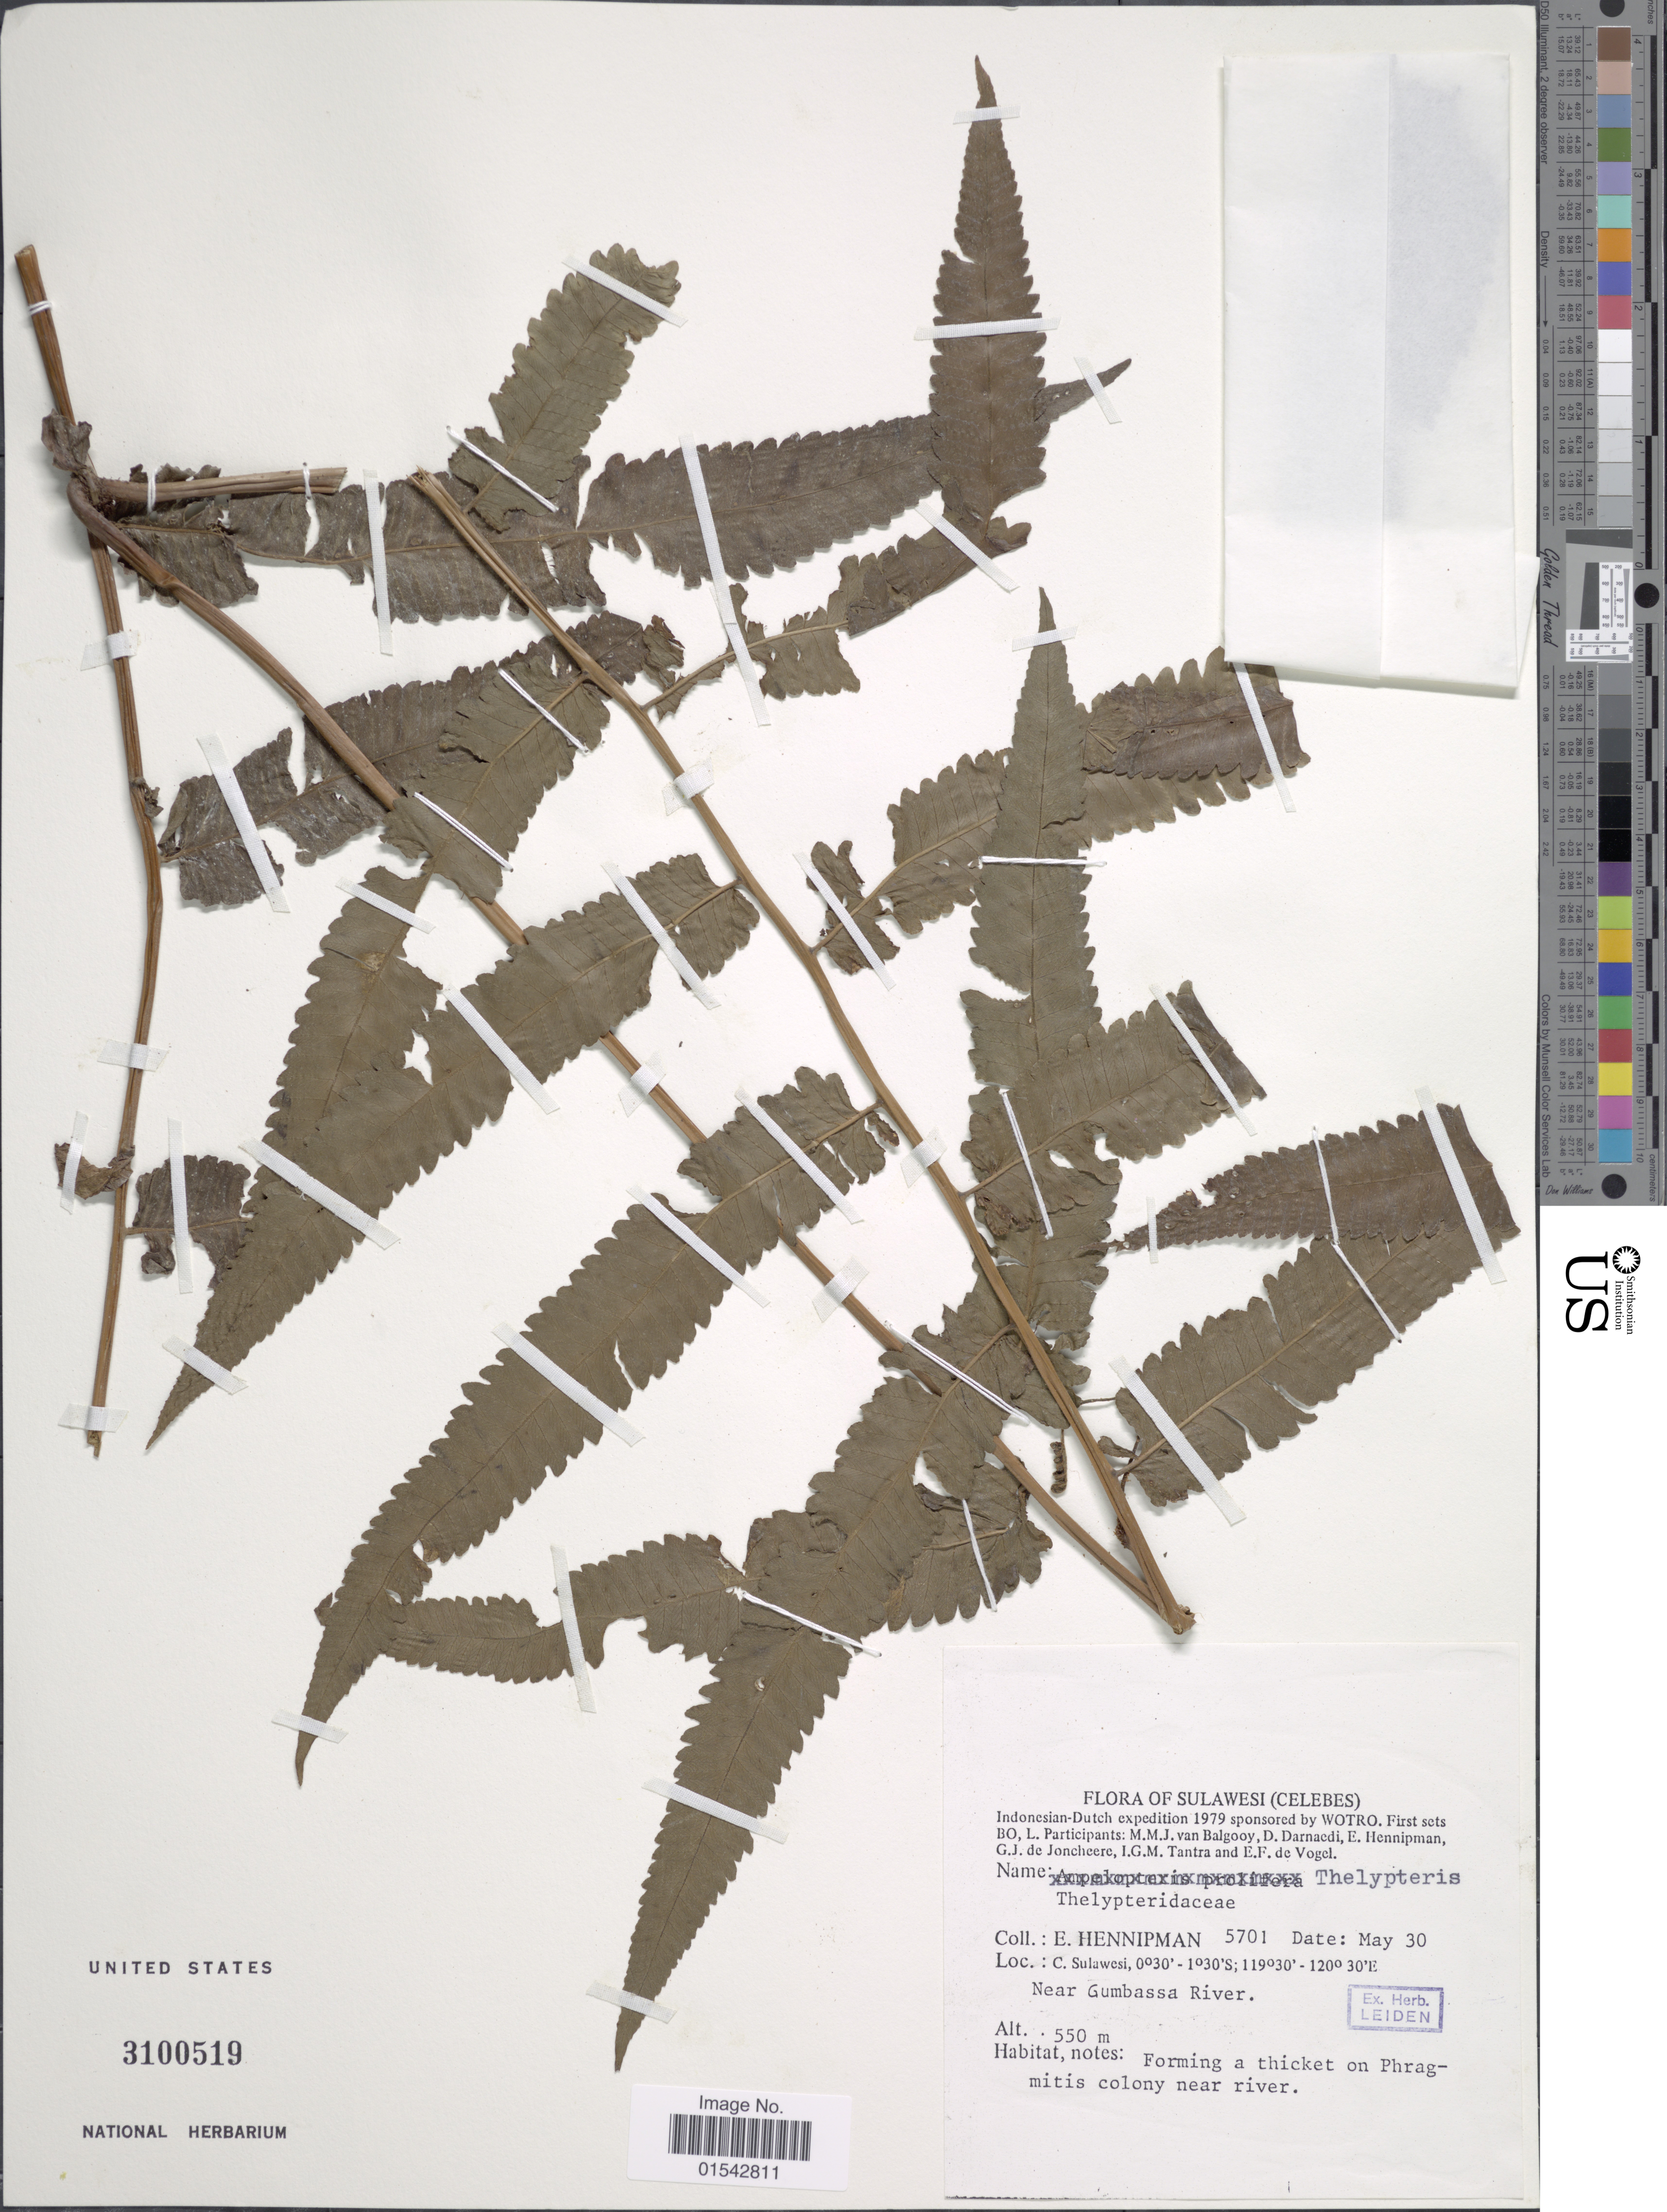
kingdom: Plantae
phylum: Tracheophyta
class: Polypodiopsida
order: Polypodiales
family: Thelypteridaceae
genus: Cyclosorus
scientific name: Cyclosorus sp.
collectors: E. Hennipman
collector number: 5701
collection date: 1979-05-30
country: Indonesia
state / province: Sulawesi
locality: C. Sulawesi, near Gumbassa River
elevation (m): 550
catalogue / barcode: US 3100519